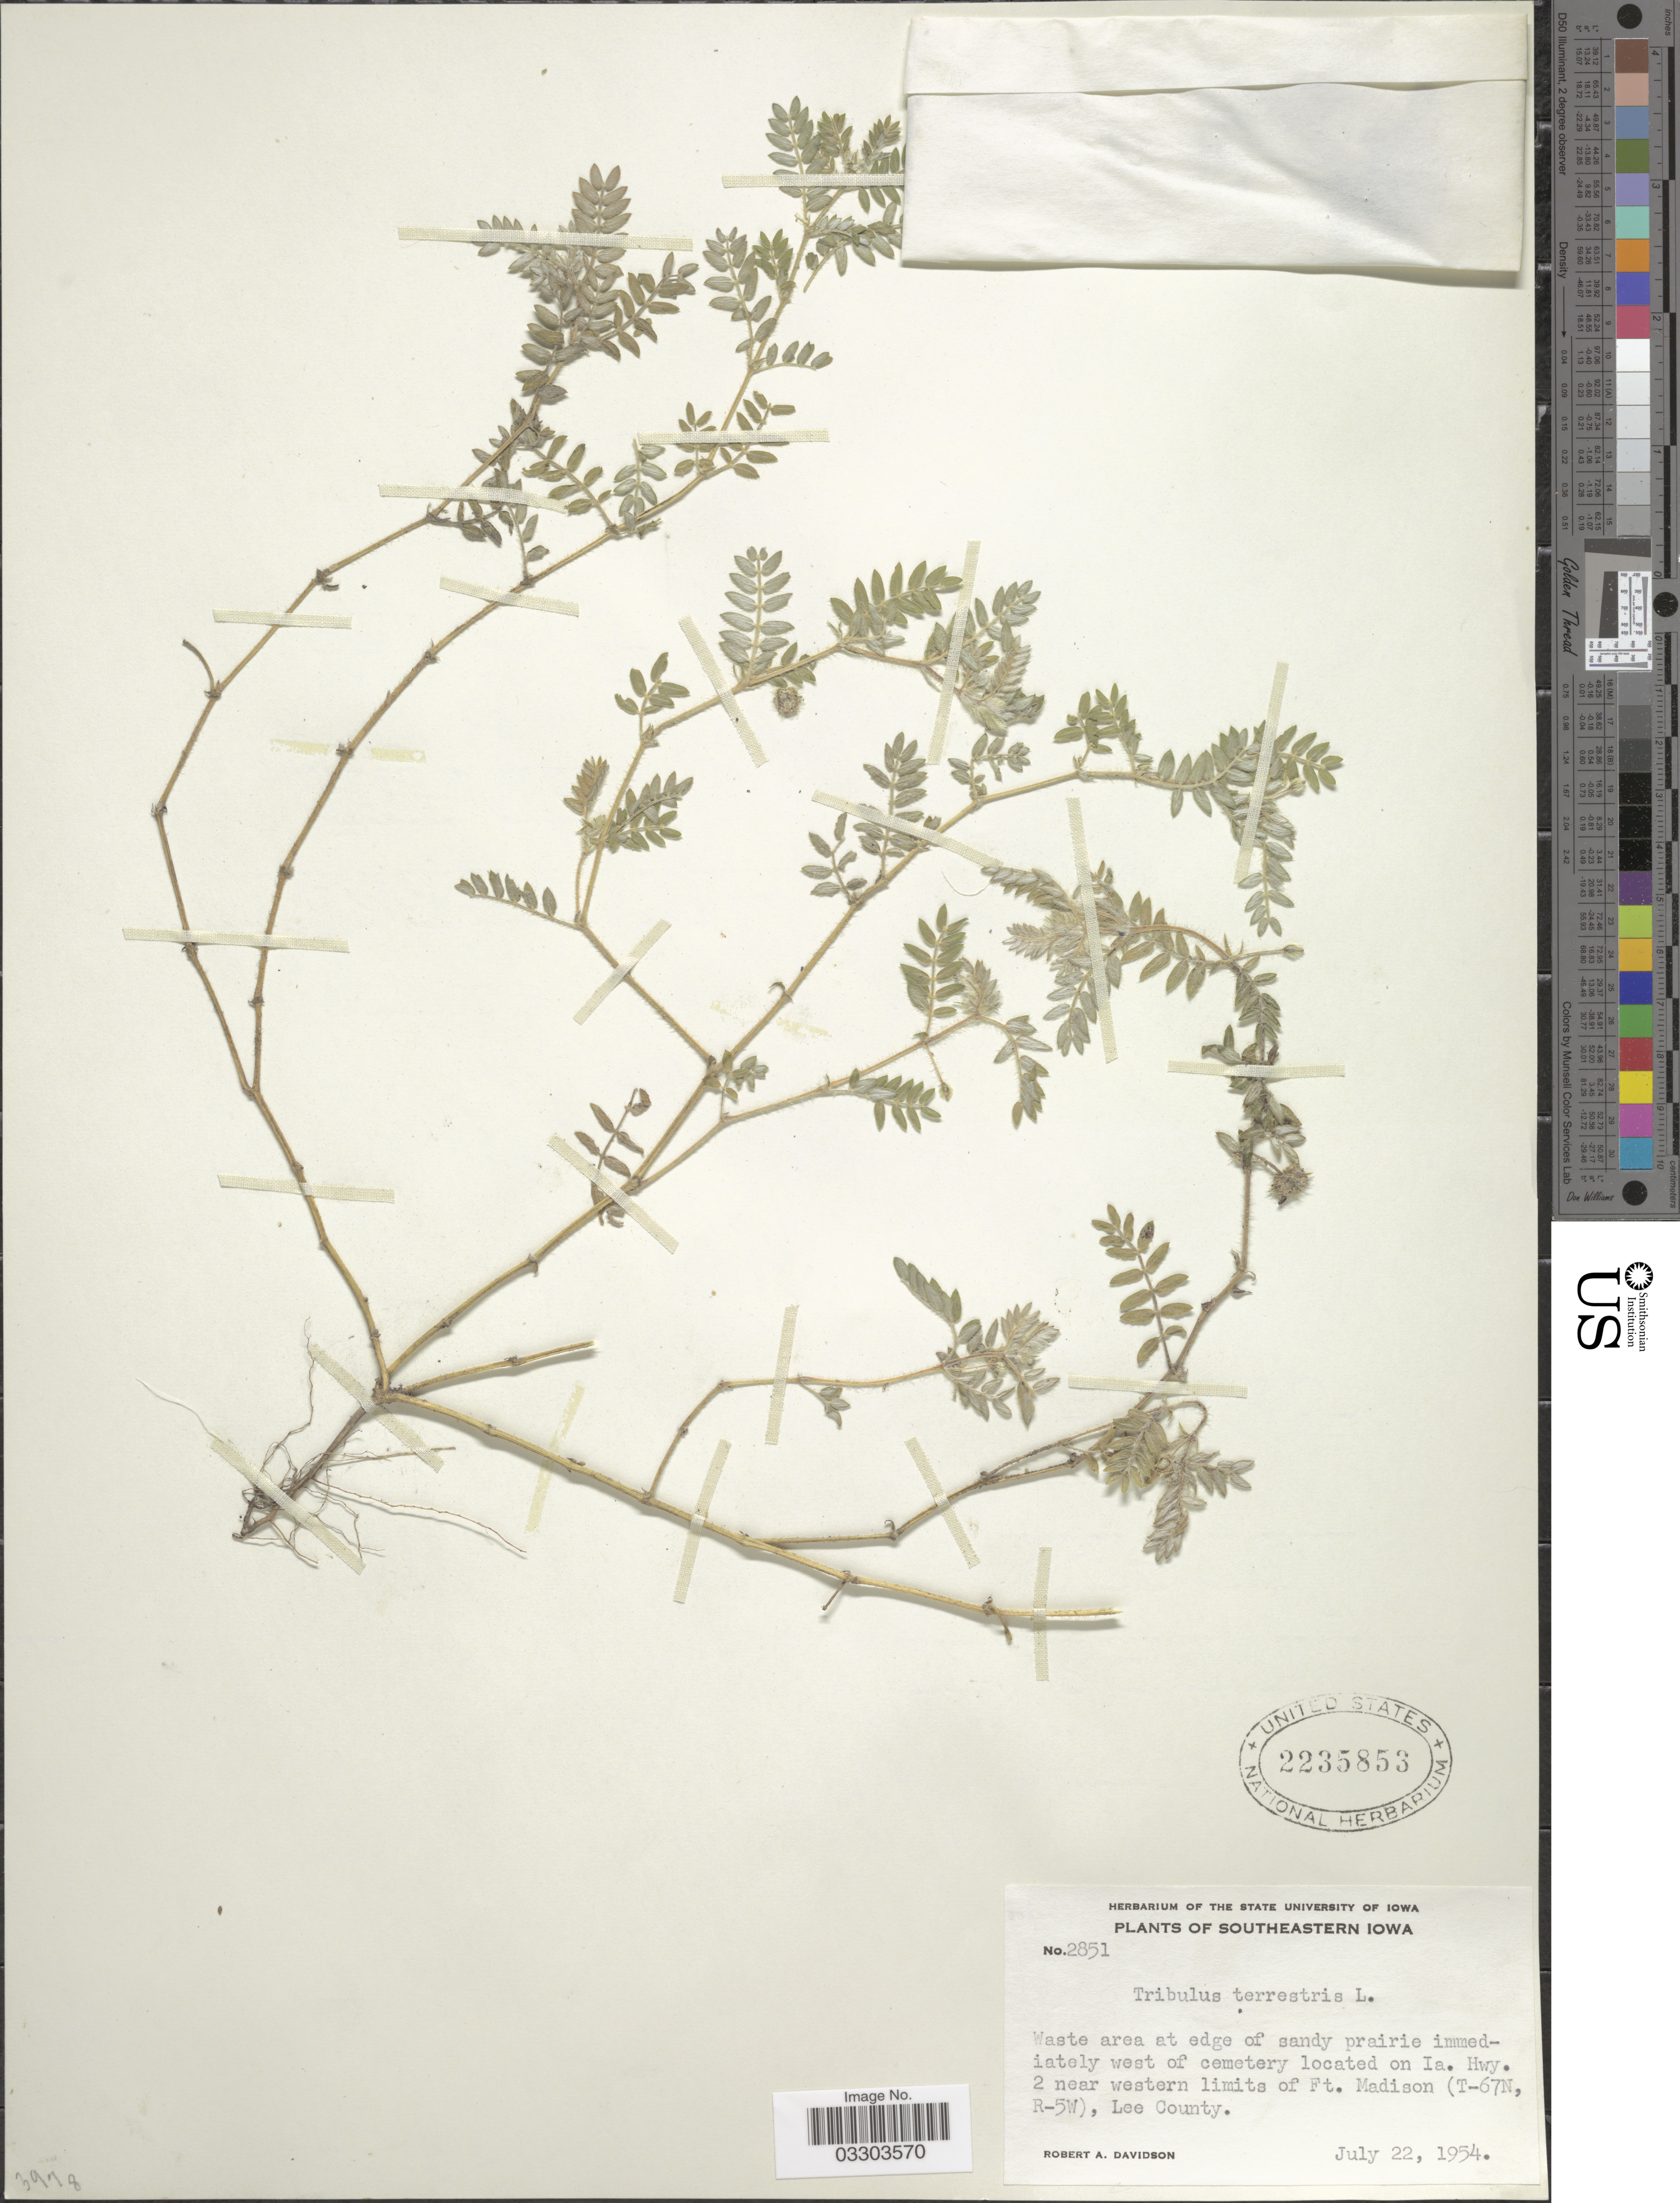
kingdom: Plantae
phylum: Tracheophyta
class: Magnoliopsida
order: Zygophyllales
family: Zygophyllaceae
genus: Tribulus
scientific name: Tribulus terrestris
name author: L.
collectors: R. A. Davidson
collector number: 2851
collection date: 1954-07-22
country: United States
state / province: Iowa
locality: Southeastern Iowa. Immediately west of cemetery located on Ia. Hwy. 2 near western limits of Ft. Madison (T-67N, R-5W), Lee County.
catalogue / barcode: US 2235853